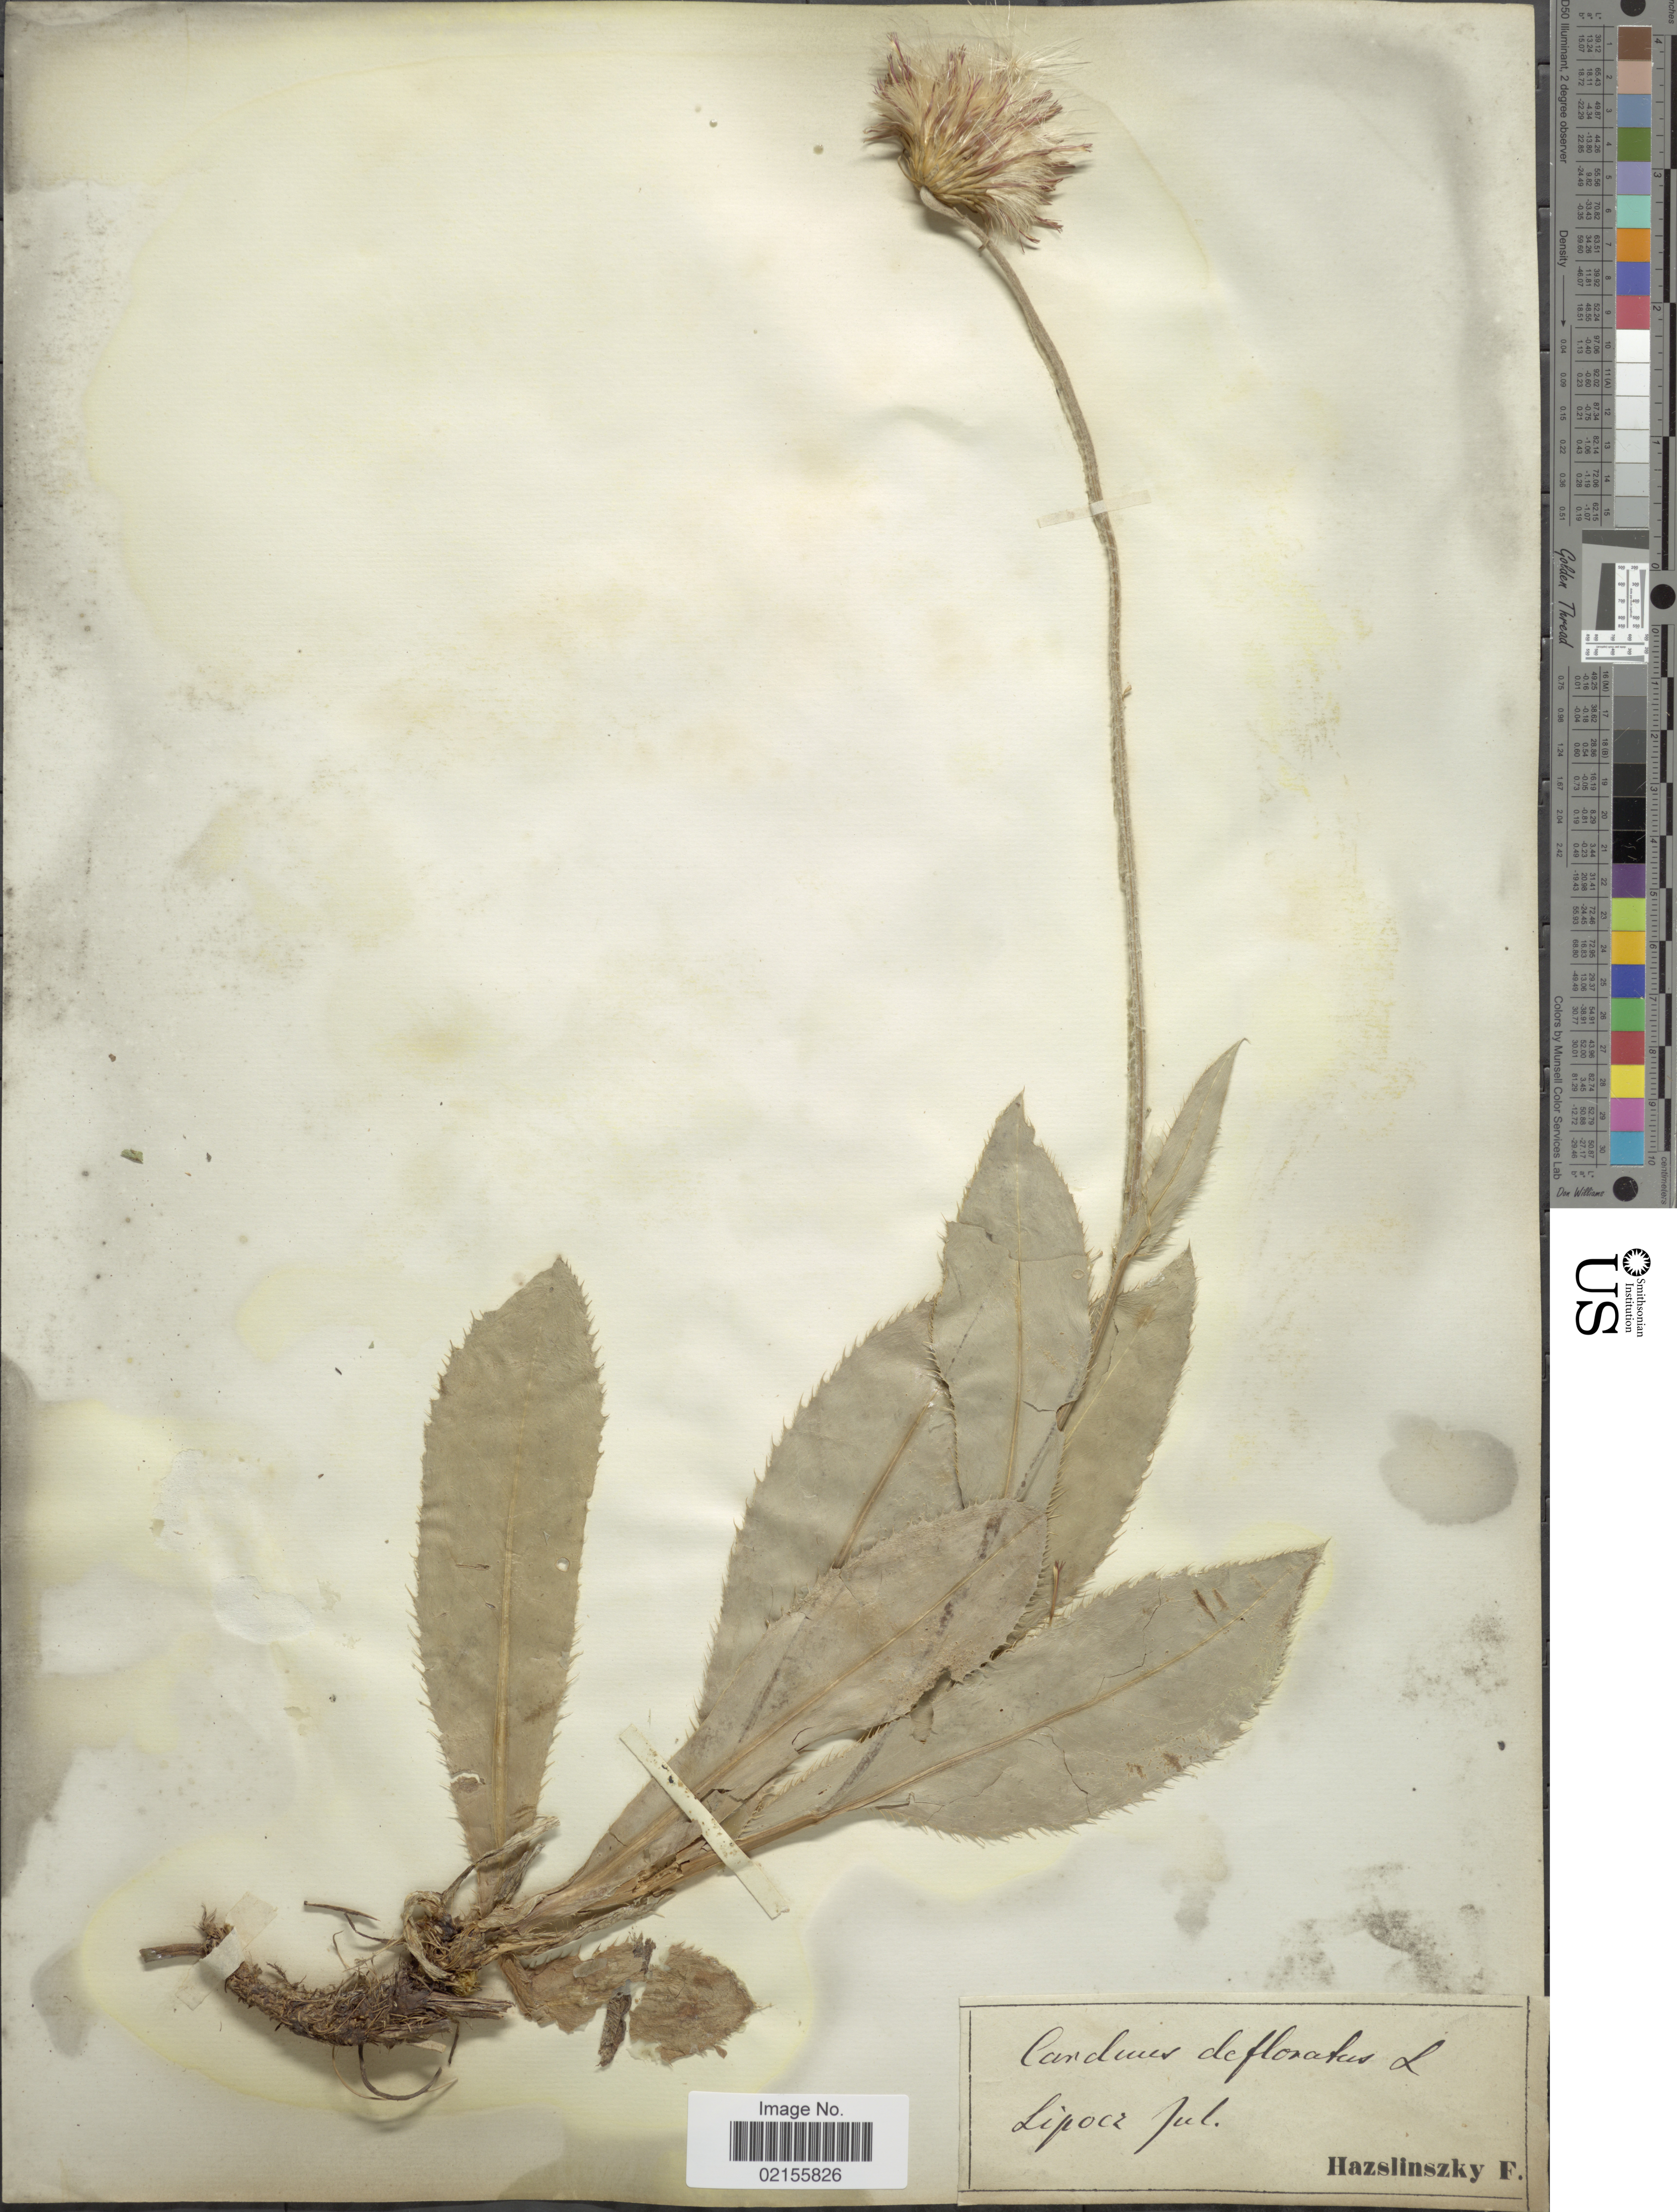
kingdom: Plantae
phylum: Tracheophyta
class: Magnoliopsida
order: Asterales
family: Asteraceae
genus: Carduus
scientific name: Carduus defloratus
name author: L.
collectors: F. Hazslinsky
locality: Lipocz [interpreted]